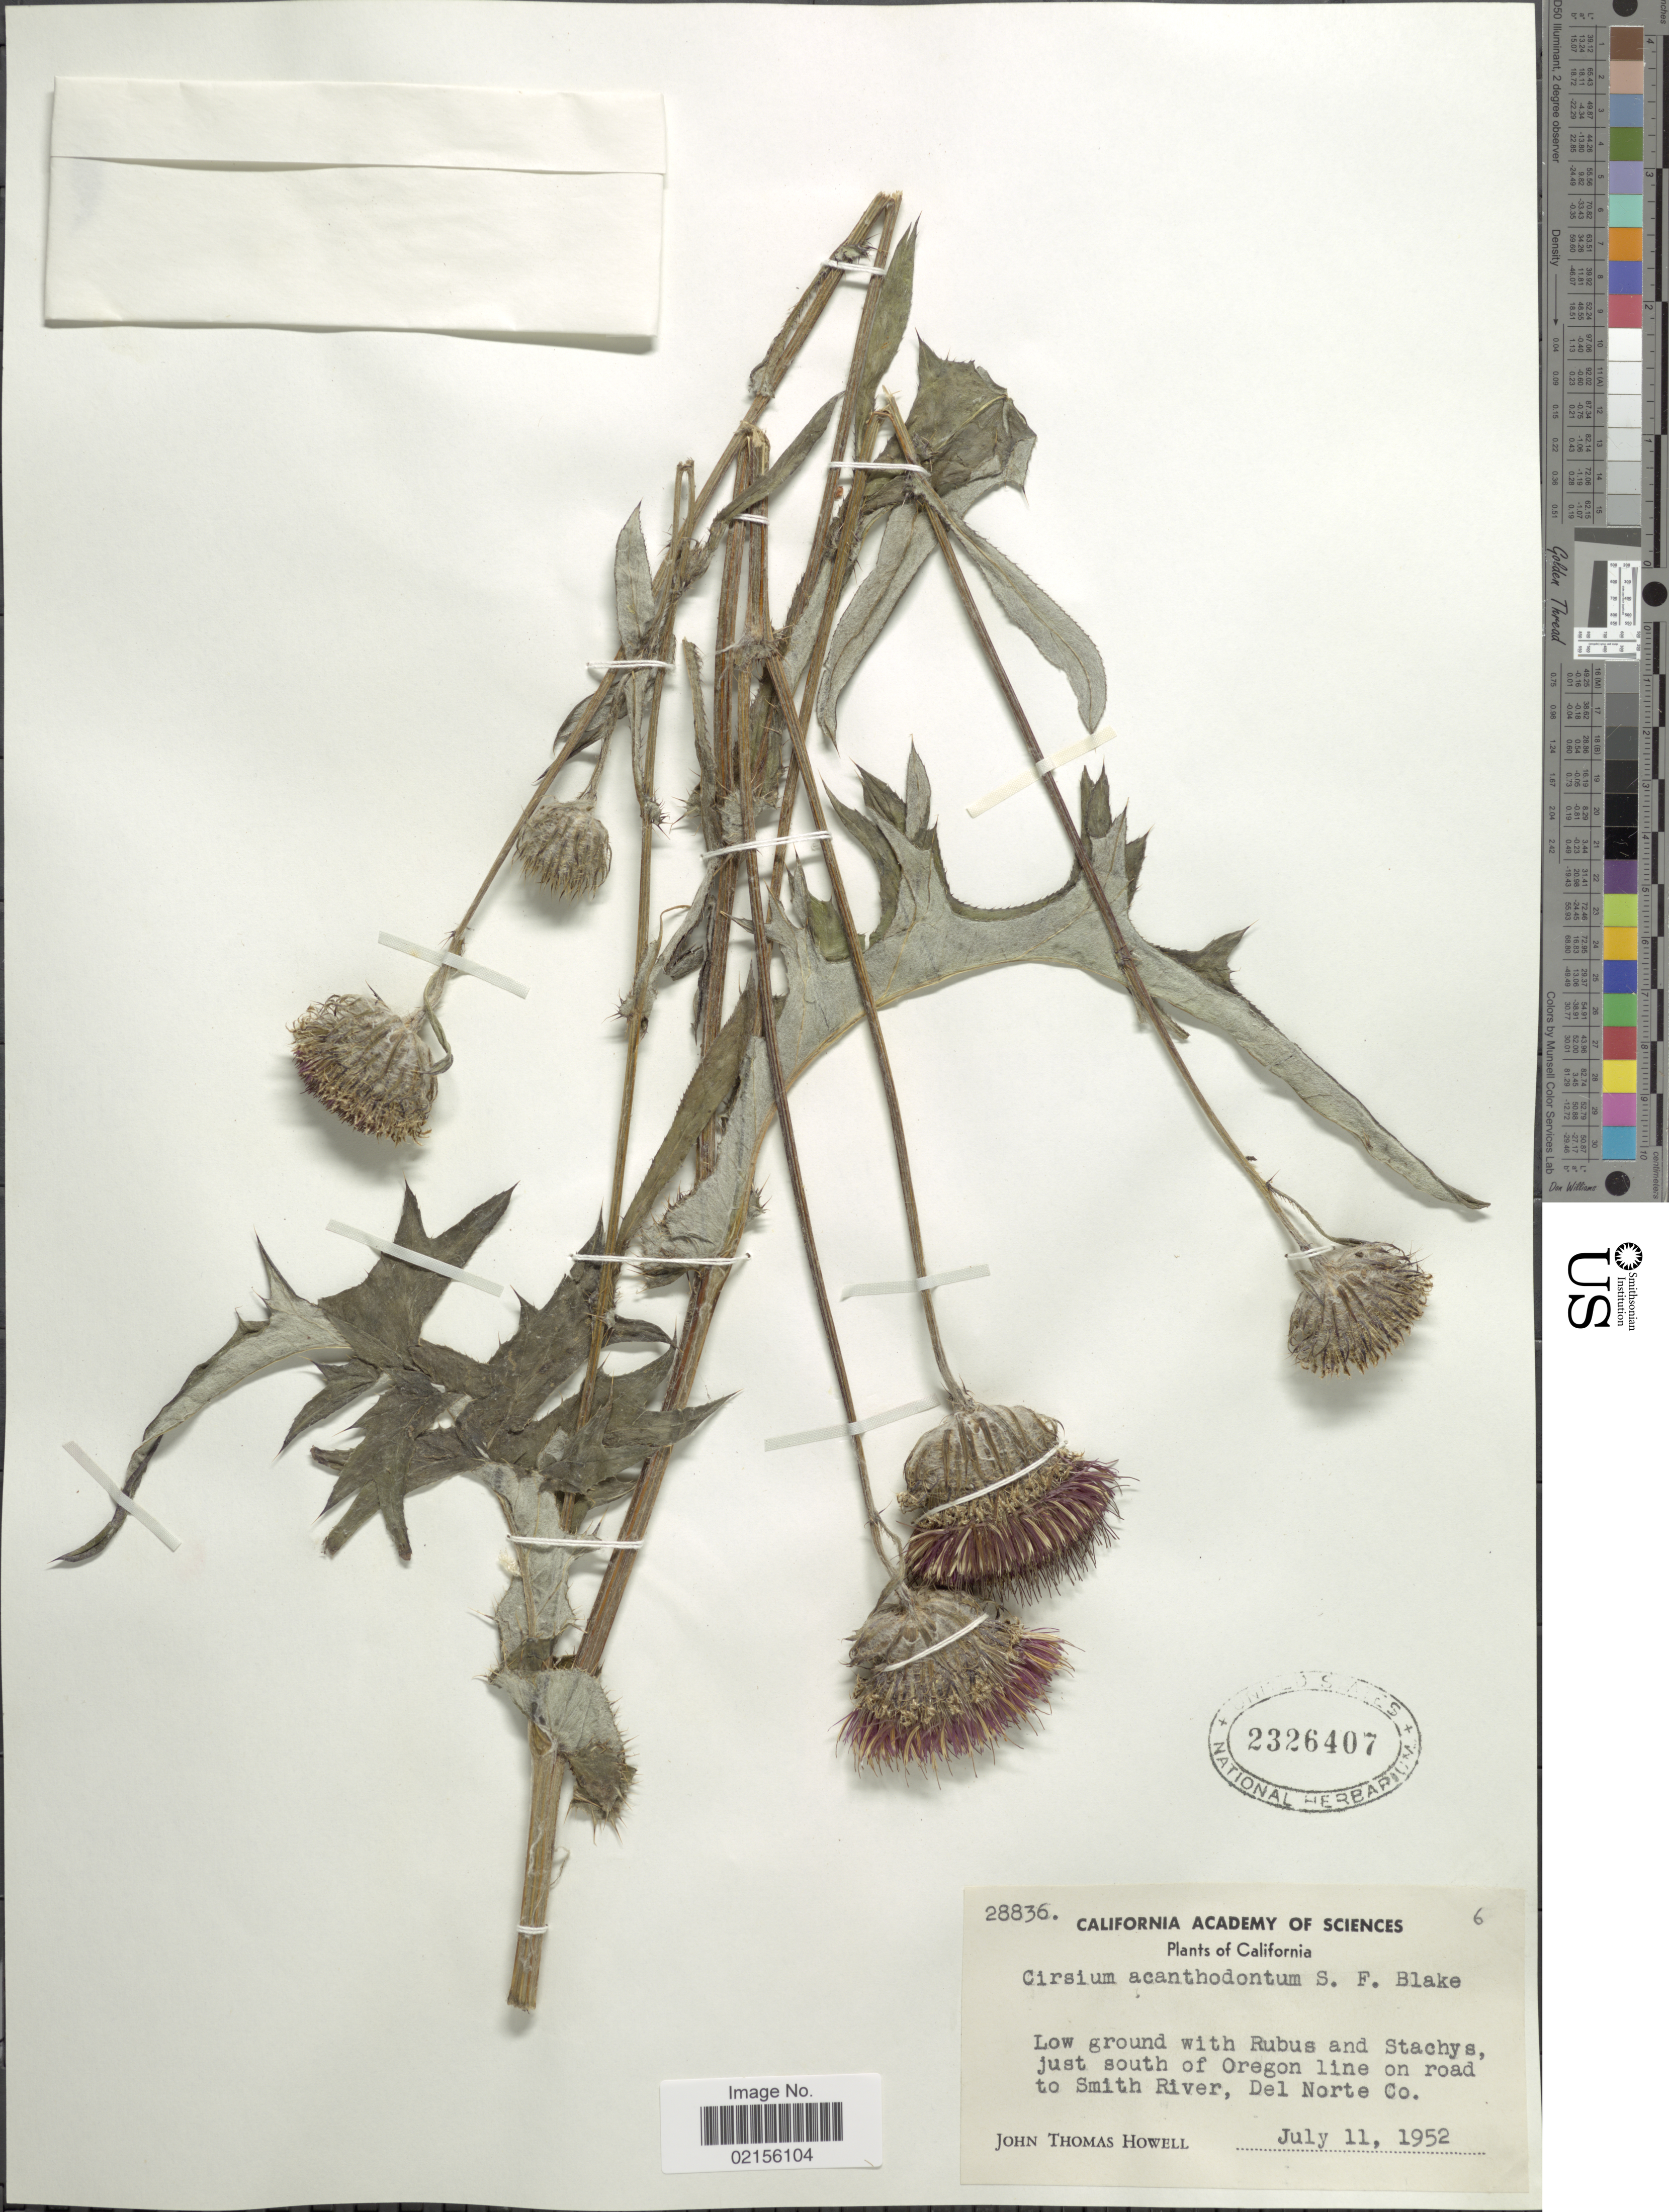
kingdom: Plantae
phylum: Tracheophyta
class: Magnoliopsida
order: Asterales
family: Asteraceae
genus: Cirsium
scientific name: Cirsium remotifolium var. rivulare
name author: Jeps.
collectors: J. T. Howell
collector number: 28836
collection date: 1952-07-11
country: United States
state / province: California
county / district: Del Norte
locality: Just south of Oregon line on road to Smith River, Del Norte Co.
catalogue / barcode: US 2326407